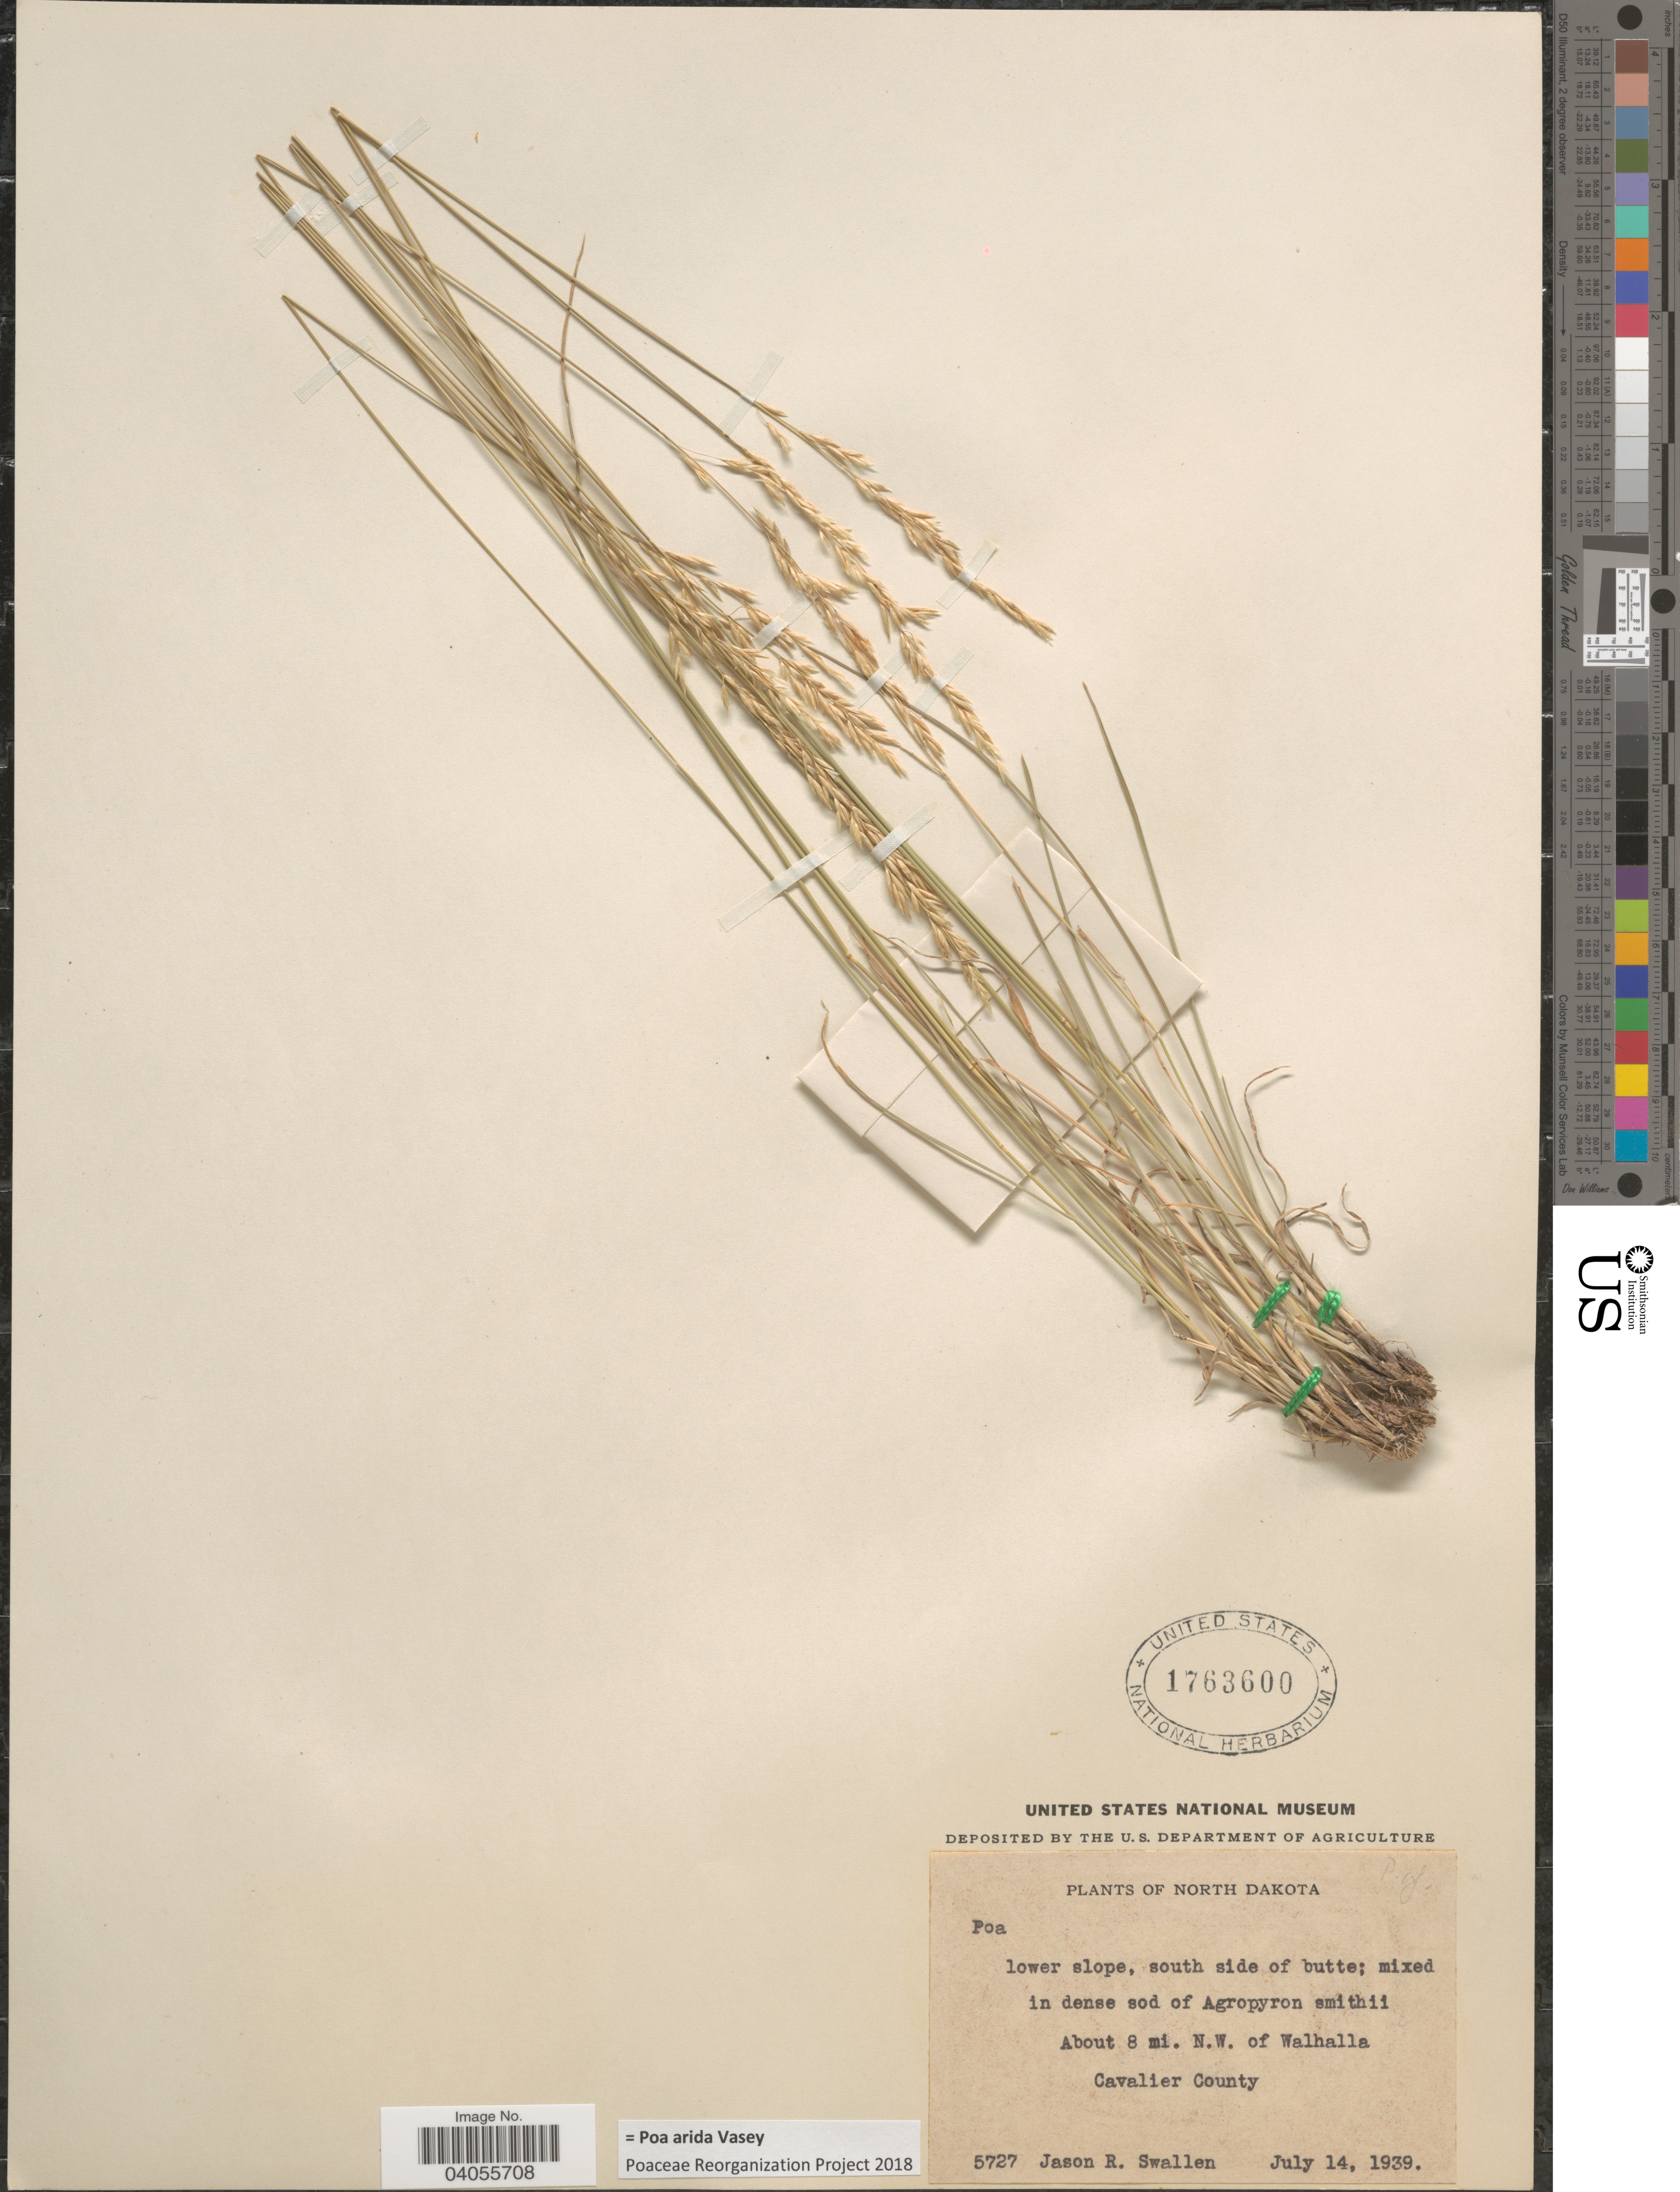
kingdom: Plantae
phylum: Tracheophyta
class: Liliopsida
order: Poales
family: Poaceae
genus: Poa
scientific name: Poa arida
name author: Vasey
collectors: J. R. Swallen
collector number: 5727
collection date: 1939-07-14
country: United States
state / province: North Dakota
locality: About 8 mi. N.W. of Walhalla. Cavalier County.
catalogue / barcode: US 1763600